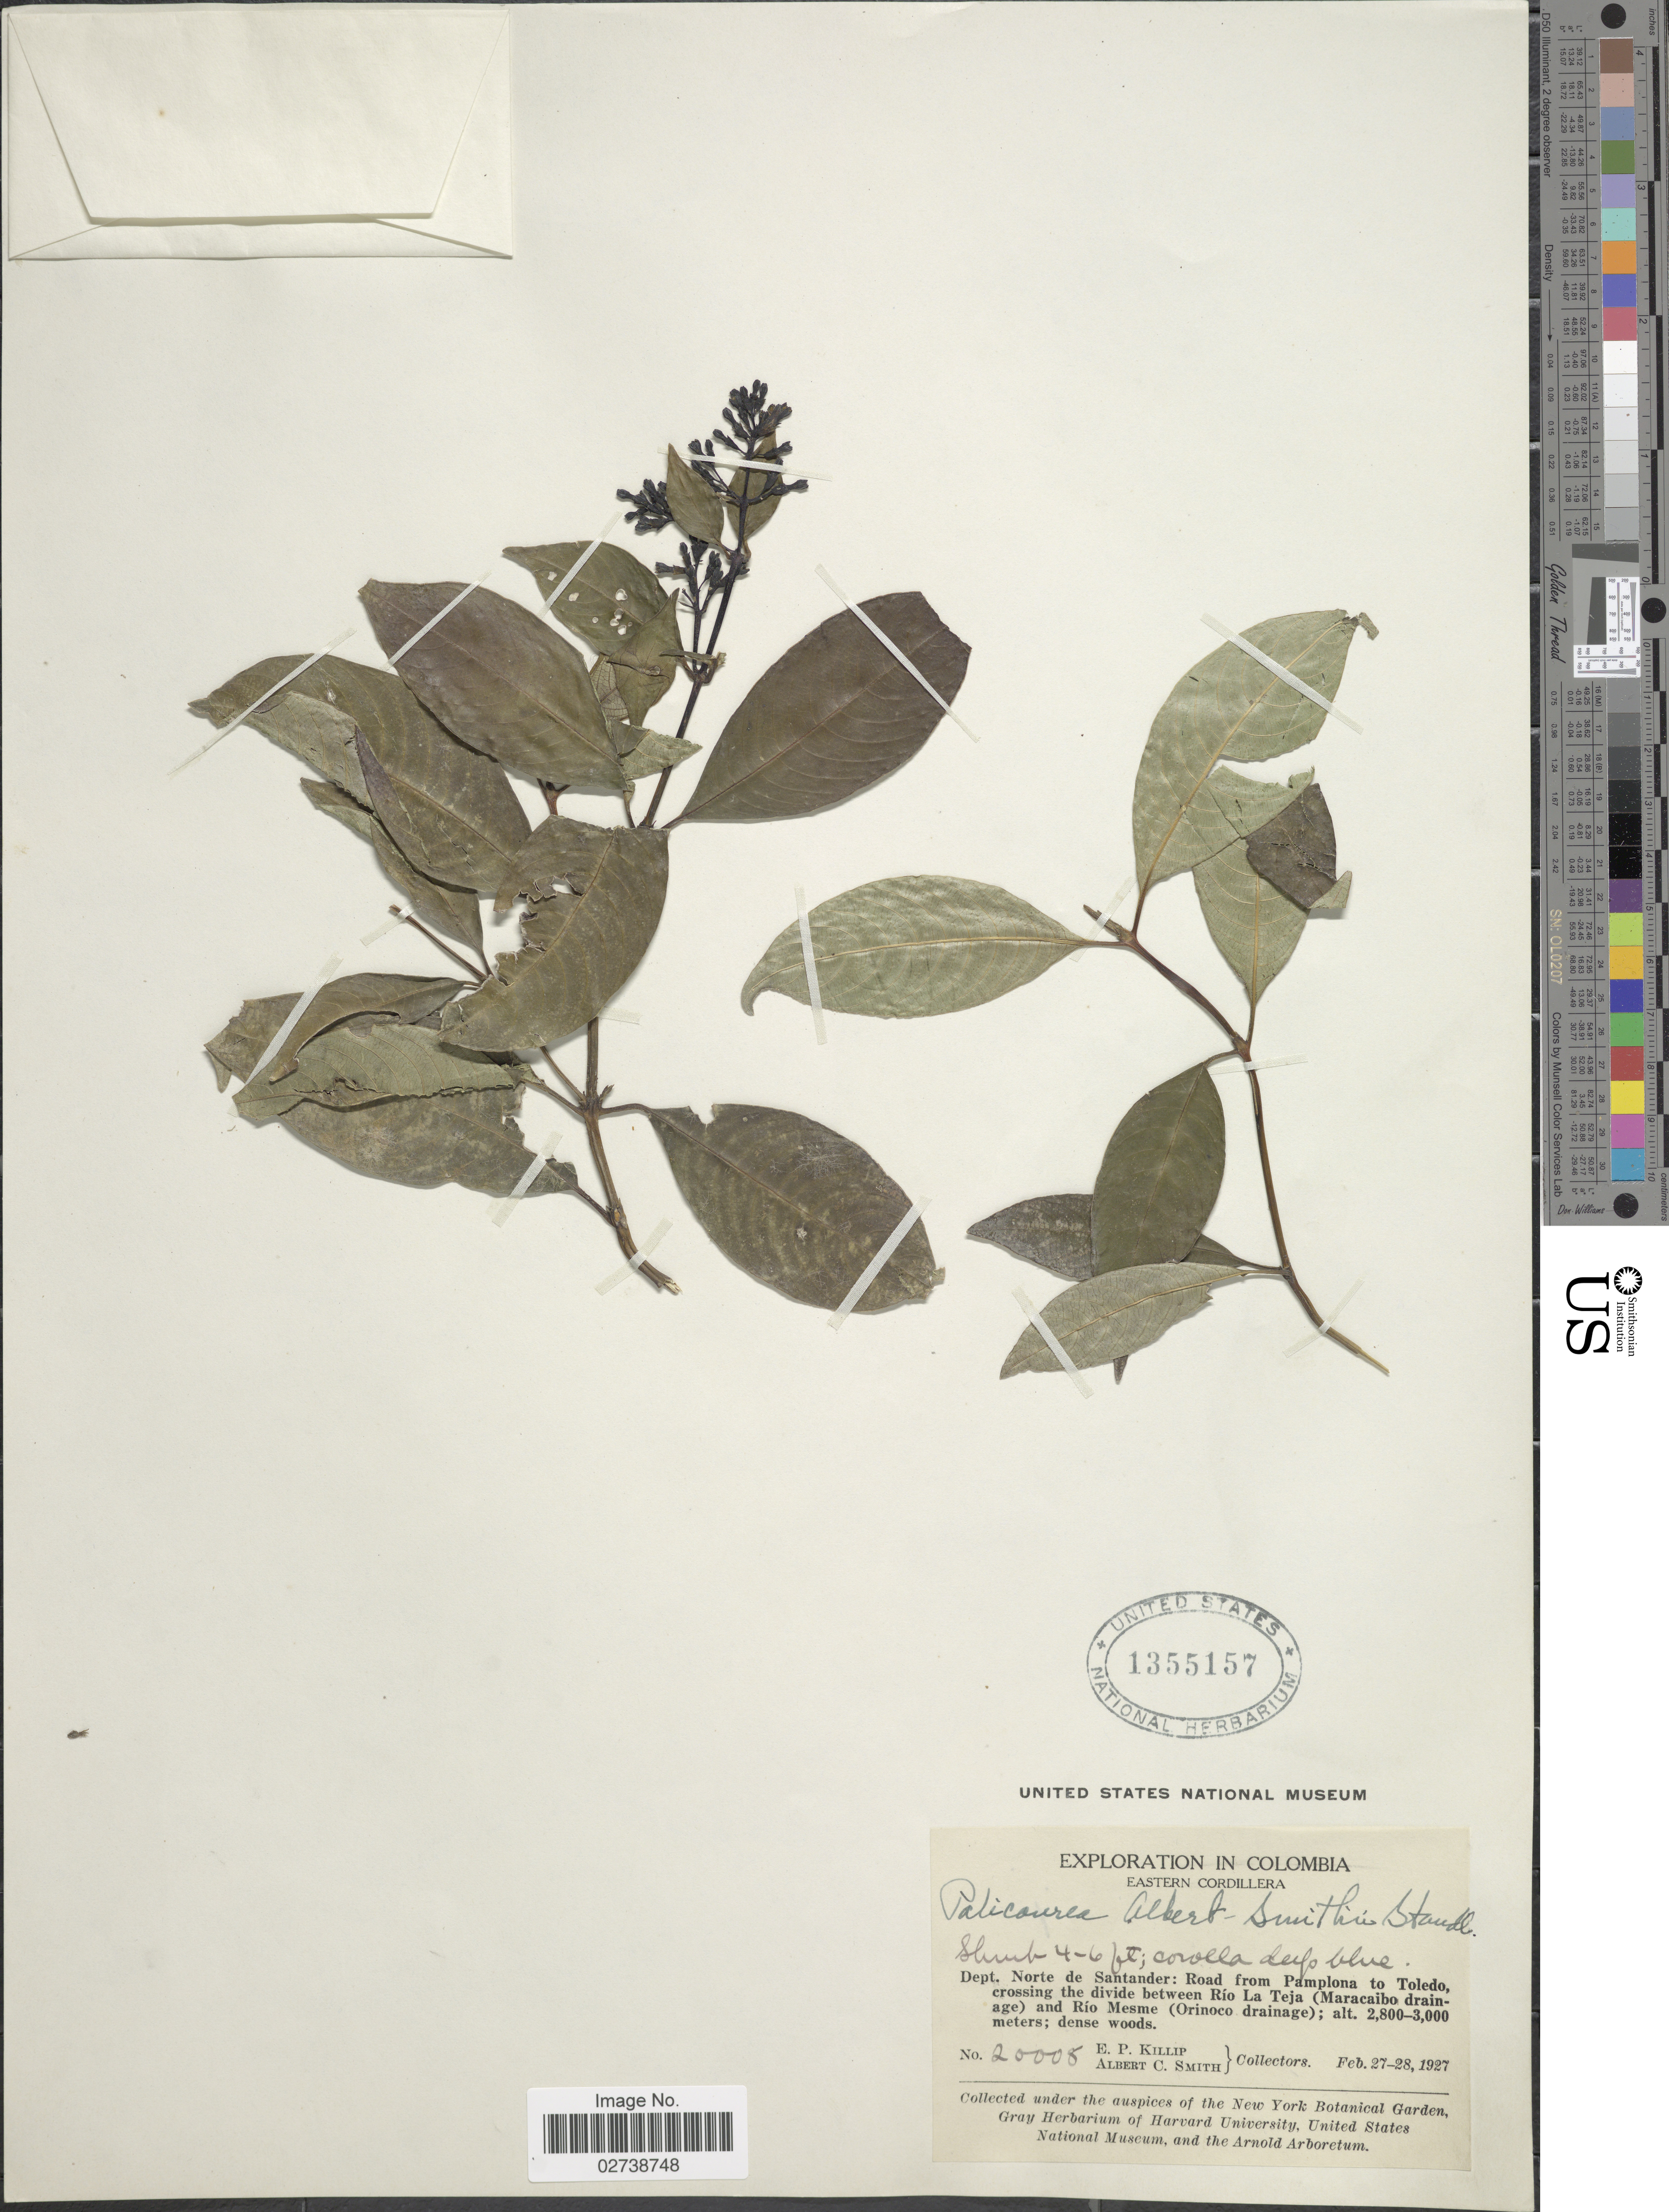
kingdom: Plantae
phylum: Tracheophyta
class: Magnoliopsida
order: Gentianales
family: Rubiaceae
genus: Palicourea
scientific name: Palicourea albert-smithii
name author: Standl.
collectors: E. P. Killip & A. C. Smith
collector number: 20008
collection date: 1927-02-27/1927-02-28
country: Colombia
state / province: Norte de Santander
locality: Eastern Cordillera, Dept. Norte de Santander: Road from Pamplona to Toledo, crossing the divide between Río La Teja (Maracaibo drainage) and Río Mesme (Orinoco drainage); dense woods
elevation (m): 2800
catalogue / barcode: US 1355157